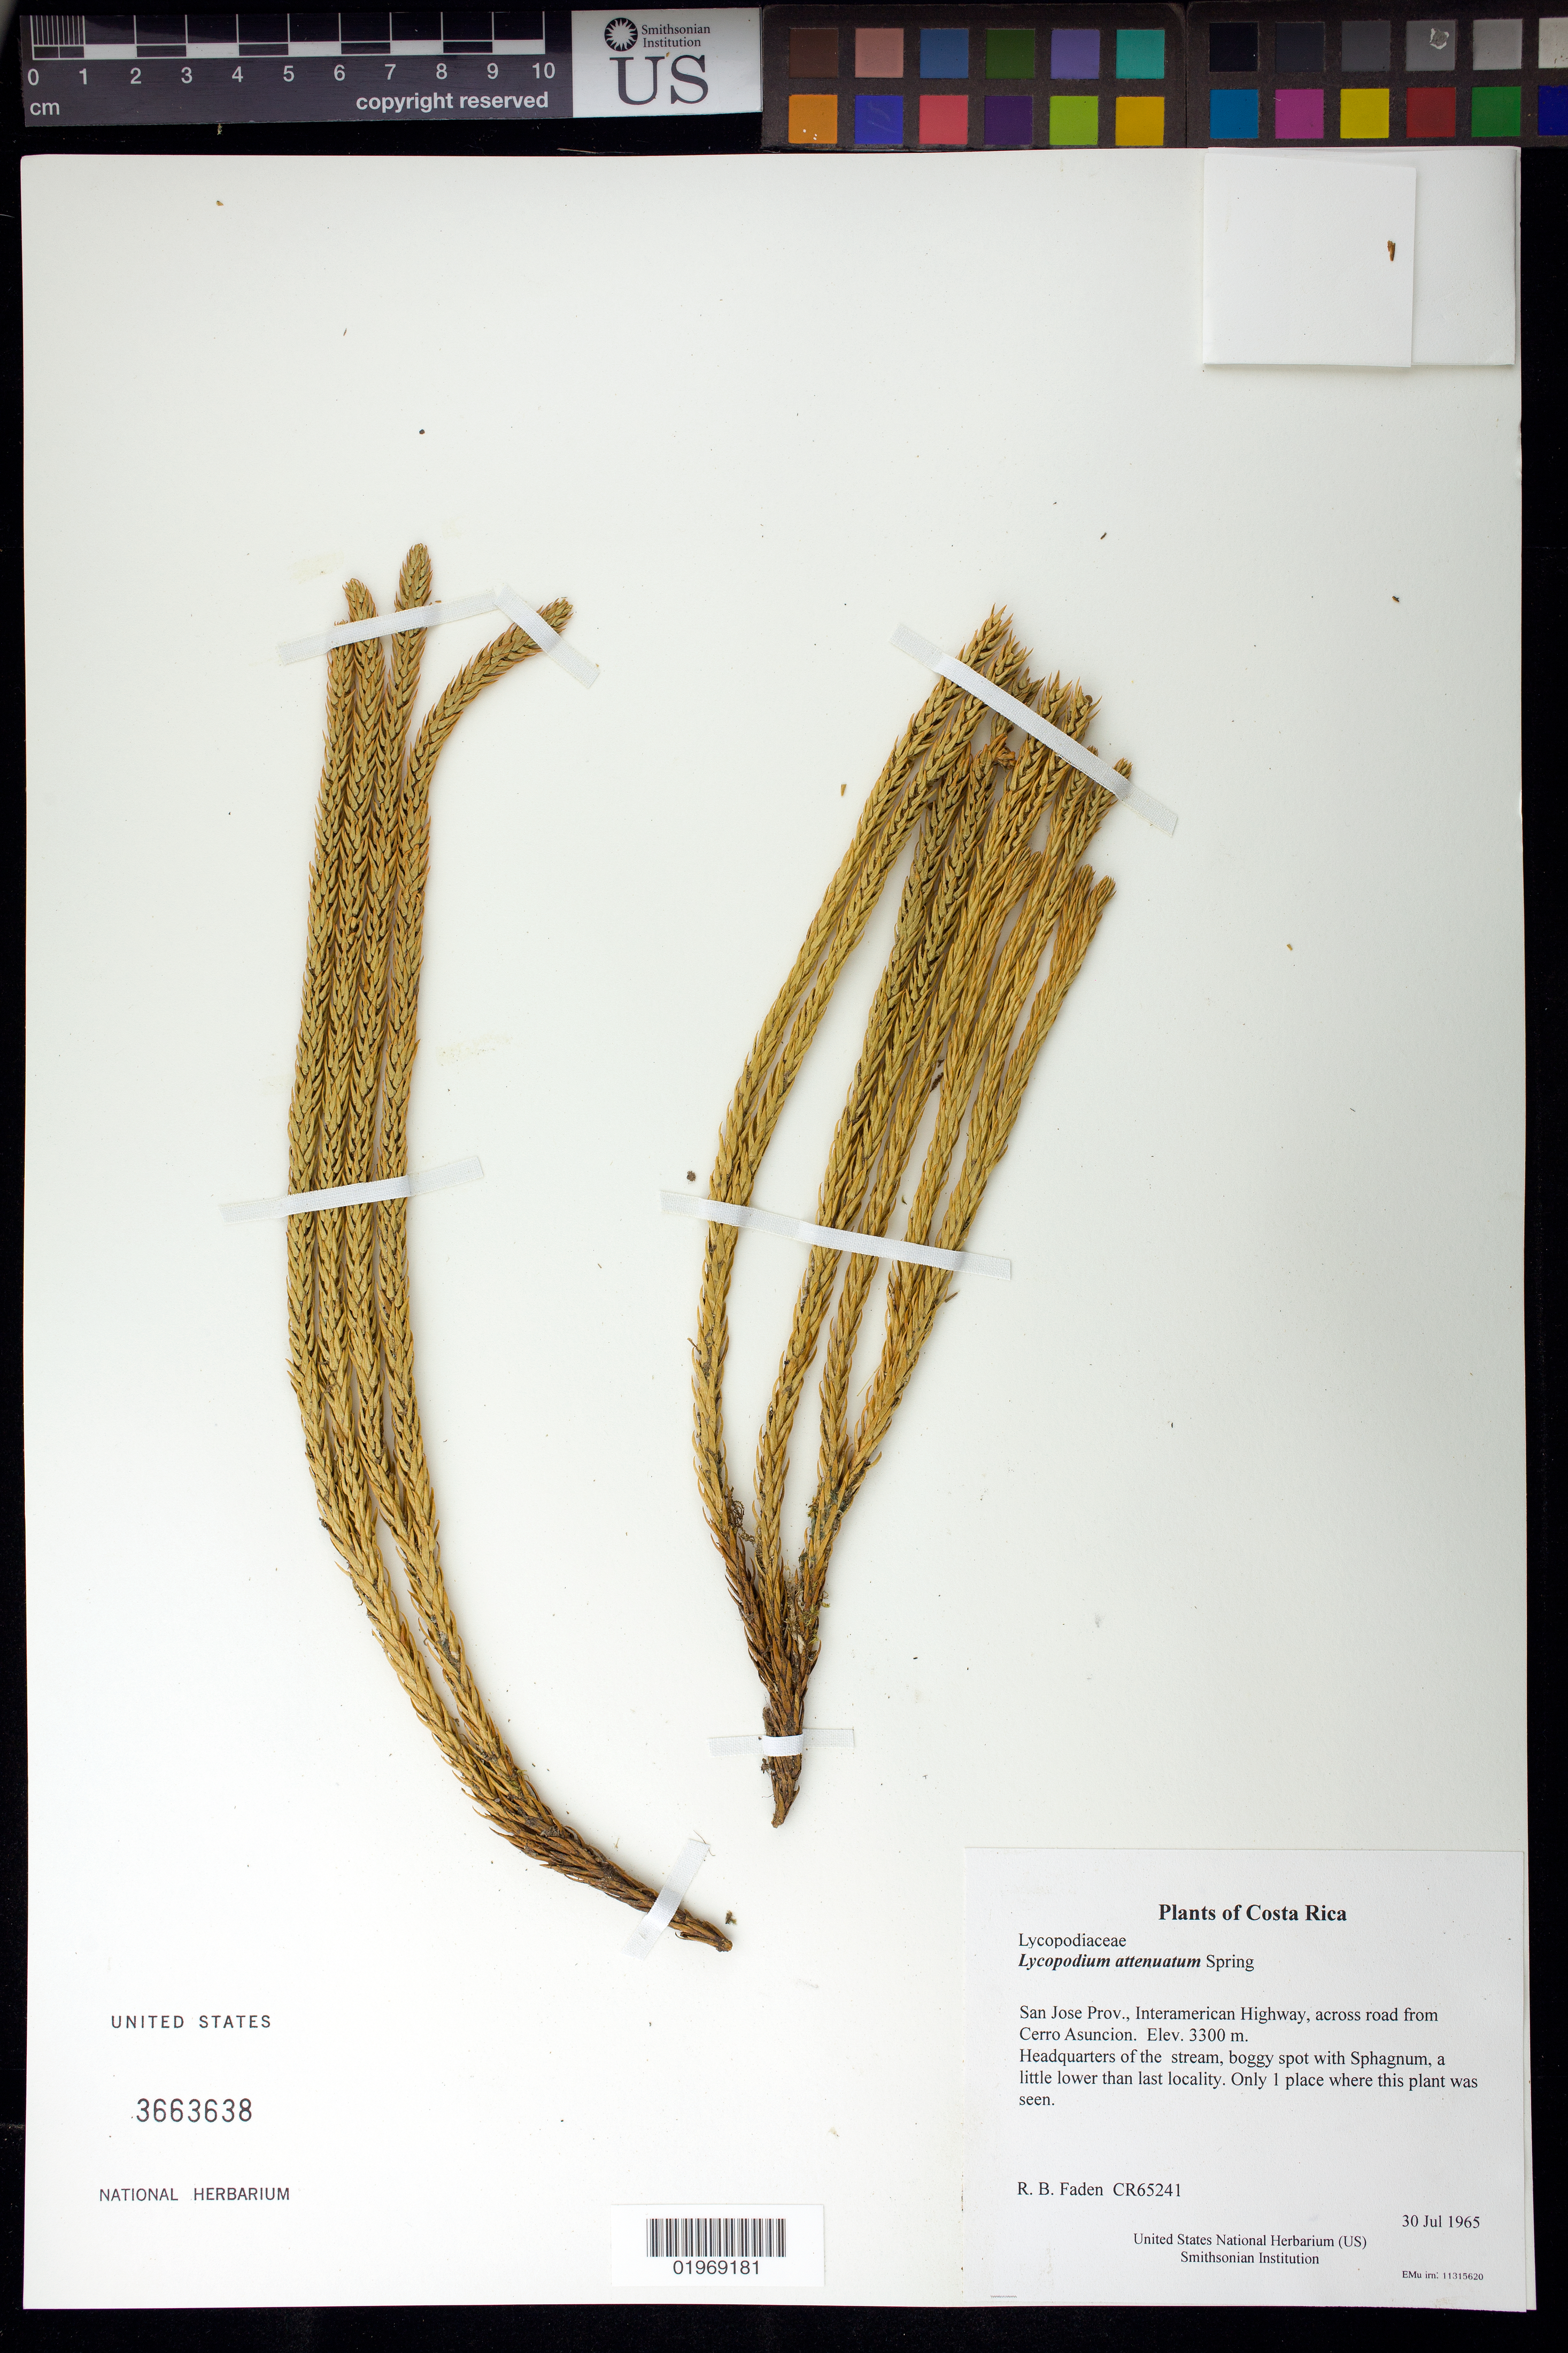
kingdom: Plantae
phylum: Tracheophyta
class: Lycopodiopsida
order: Lycopodiales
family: Lycopodiaceae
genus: Phlegmariurus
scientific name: Phlegmariurus attenuatus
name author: (Spring) B. Øllg.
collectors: R. B. Faden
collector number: CR65241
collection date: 1965-07-30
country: Costa Rica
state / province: San Jose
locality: Interamerican Highway, across road from Cerro Asuncion.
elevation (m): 3300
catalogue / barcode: US 3663638